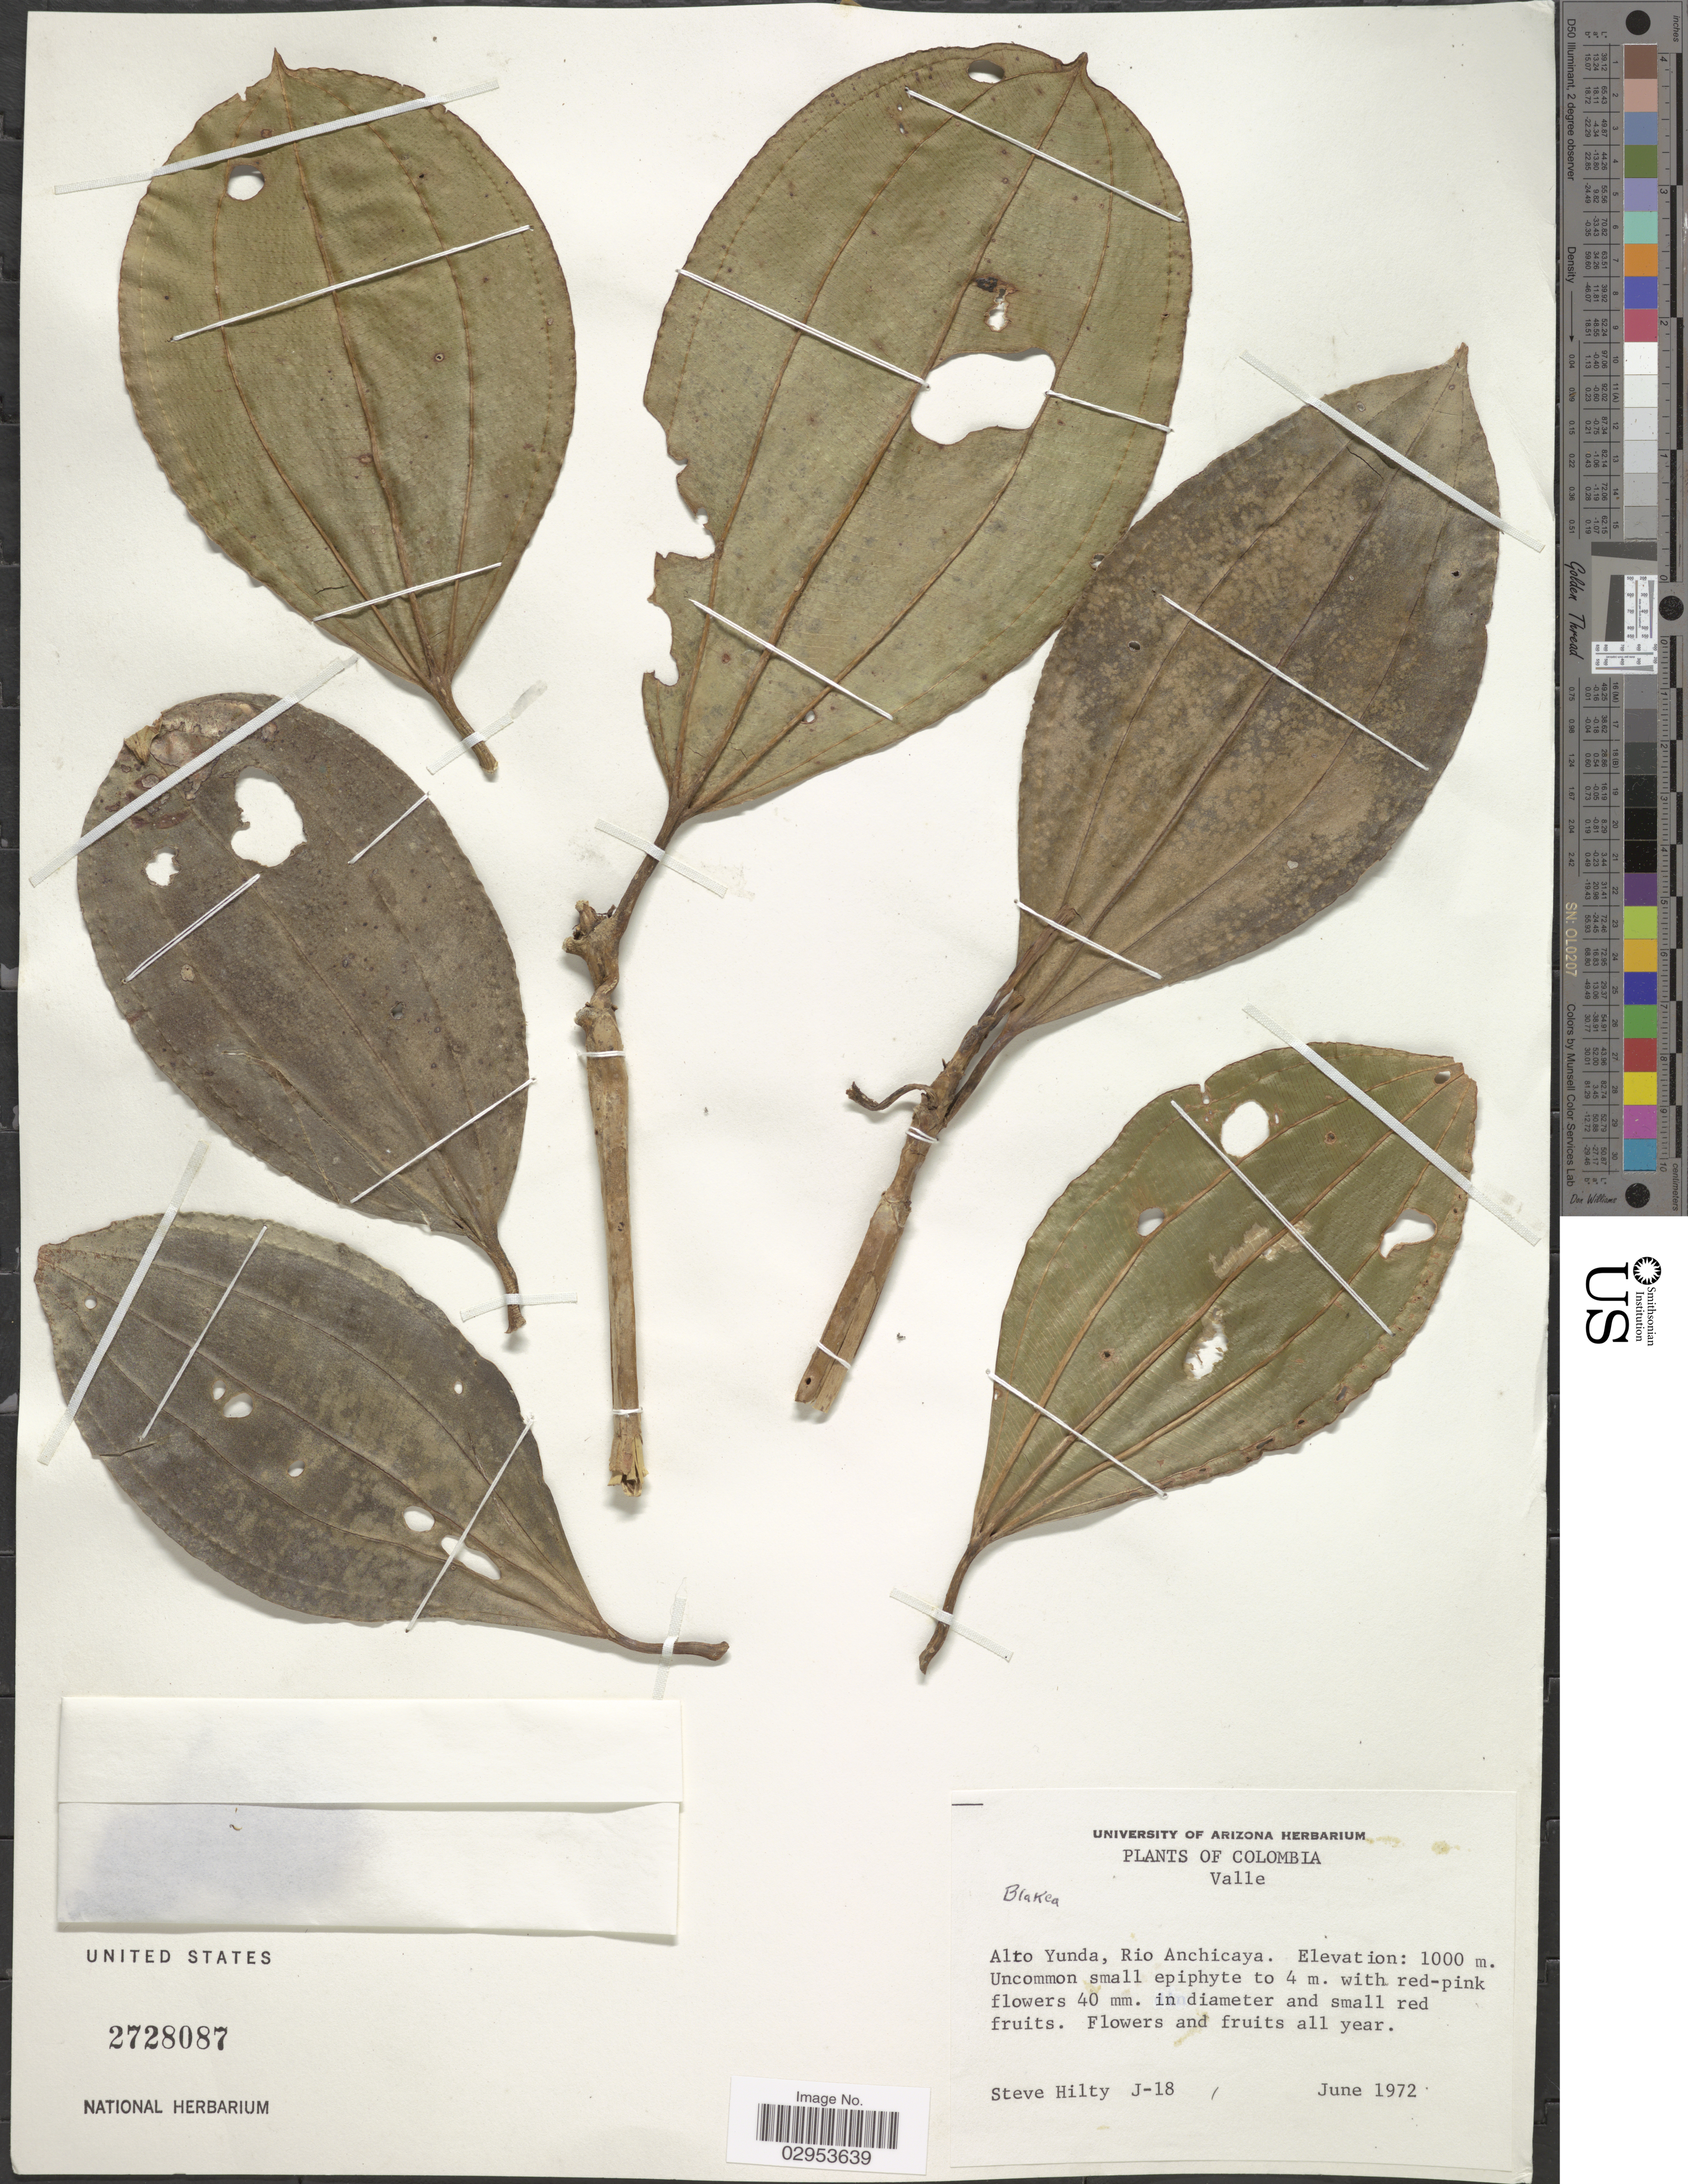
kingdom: Plantae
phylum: Tracheophyta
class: Magnoliopsida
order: Myrtales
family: Melastomataceae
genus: Blakea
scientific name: Blakea sp.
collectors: S. Hilty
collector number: J-18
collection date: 1972-06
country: Colombia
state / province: Valle del Cauca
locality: Valle. Alto Yunda, Rio Anchicaya.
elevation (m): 1000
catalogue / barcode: US 2728087